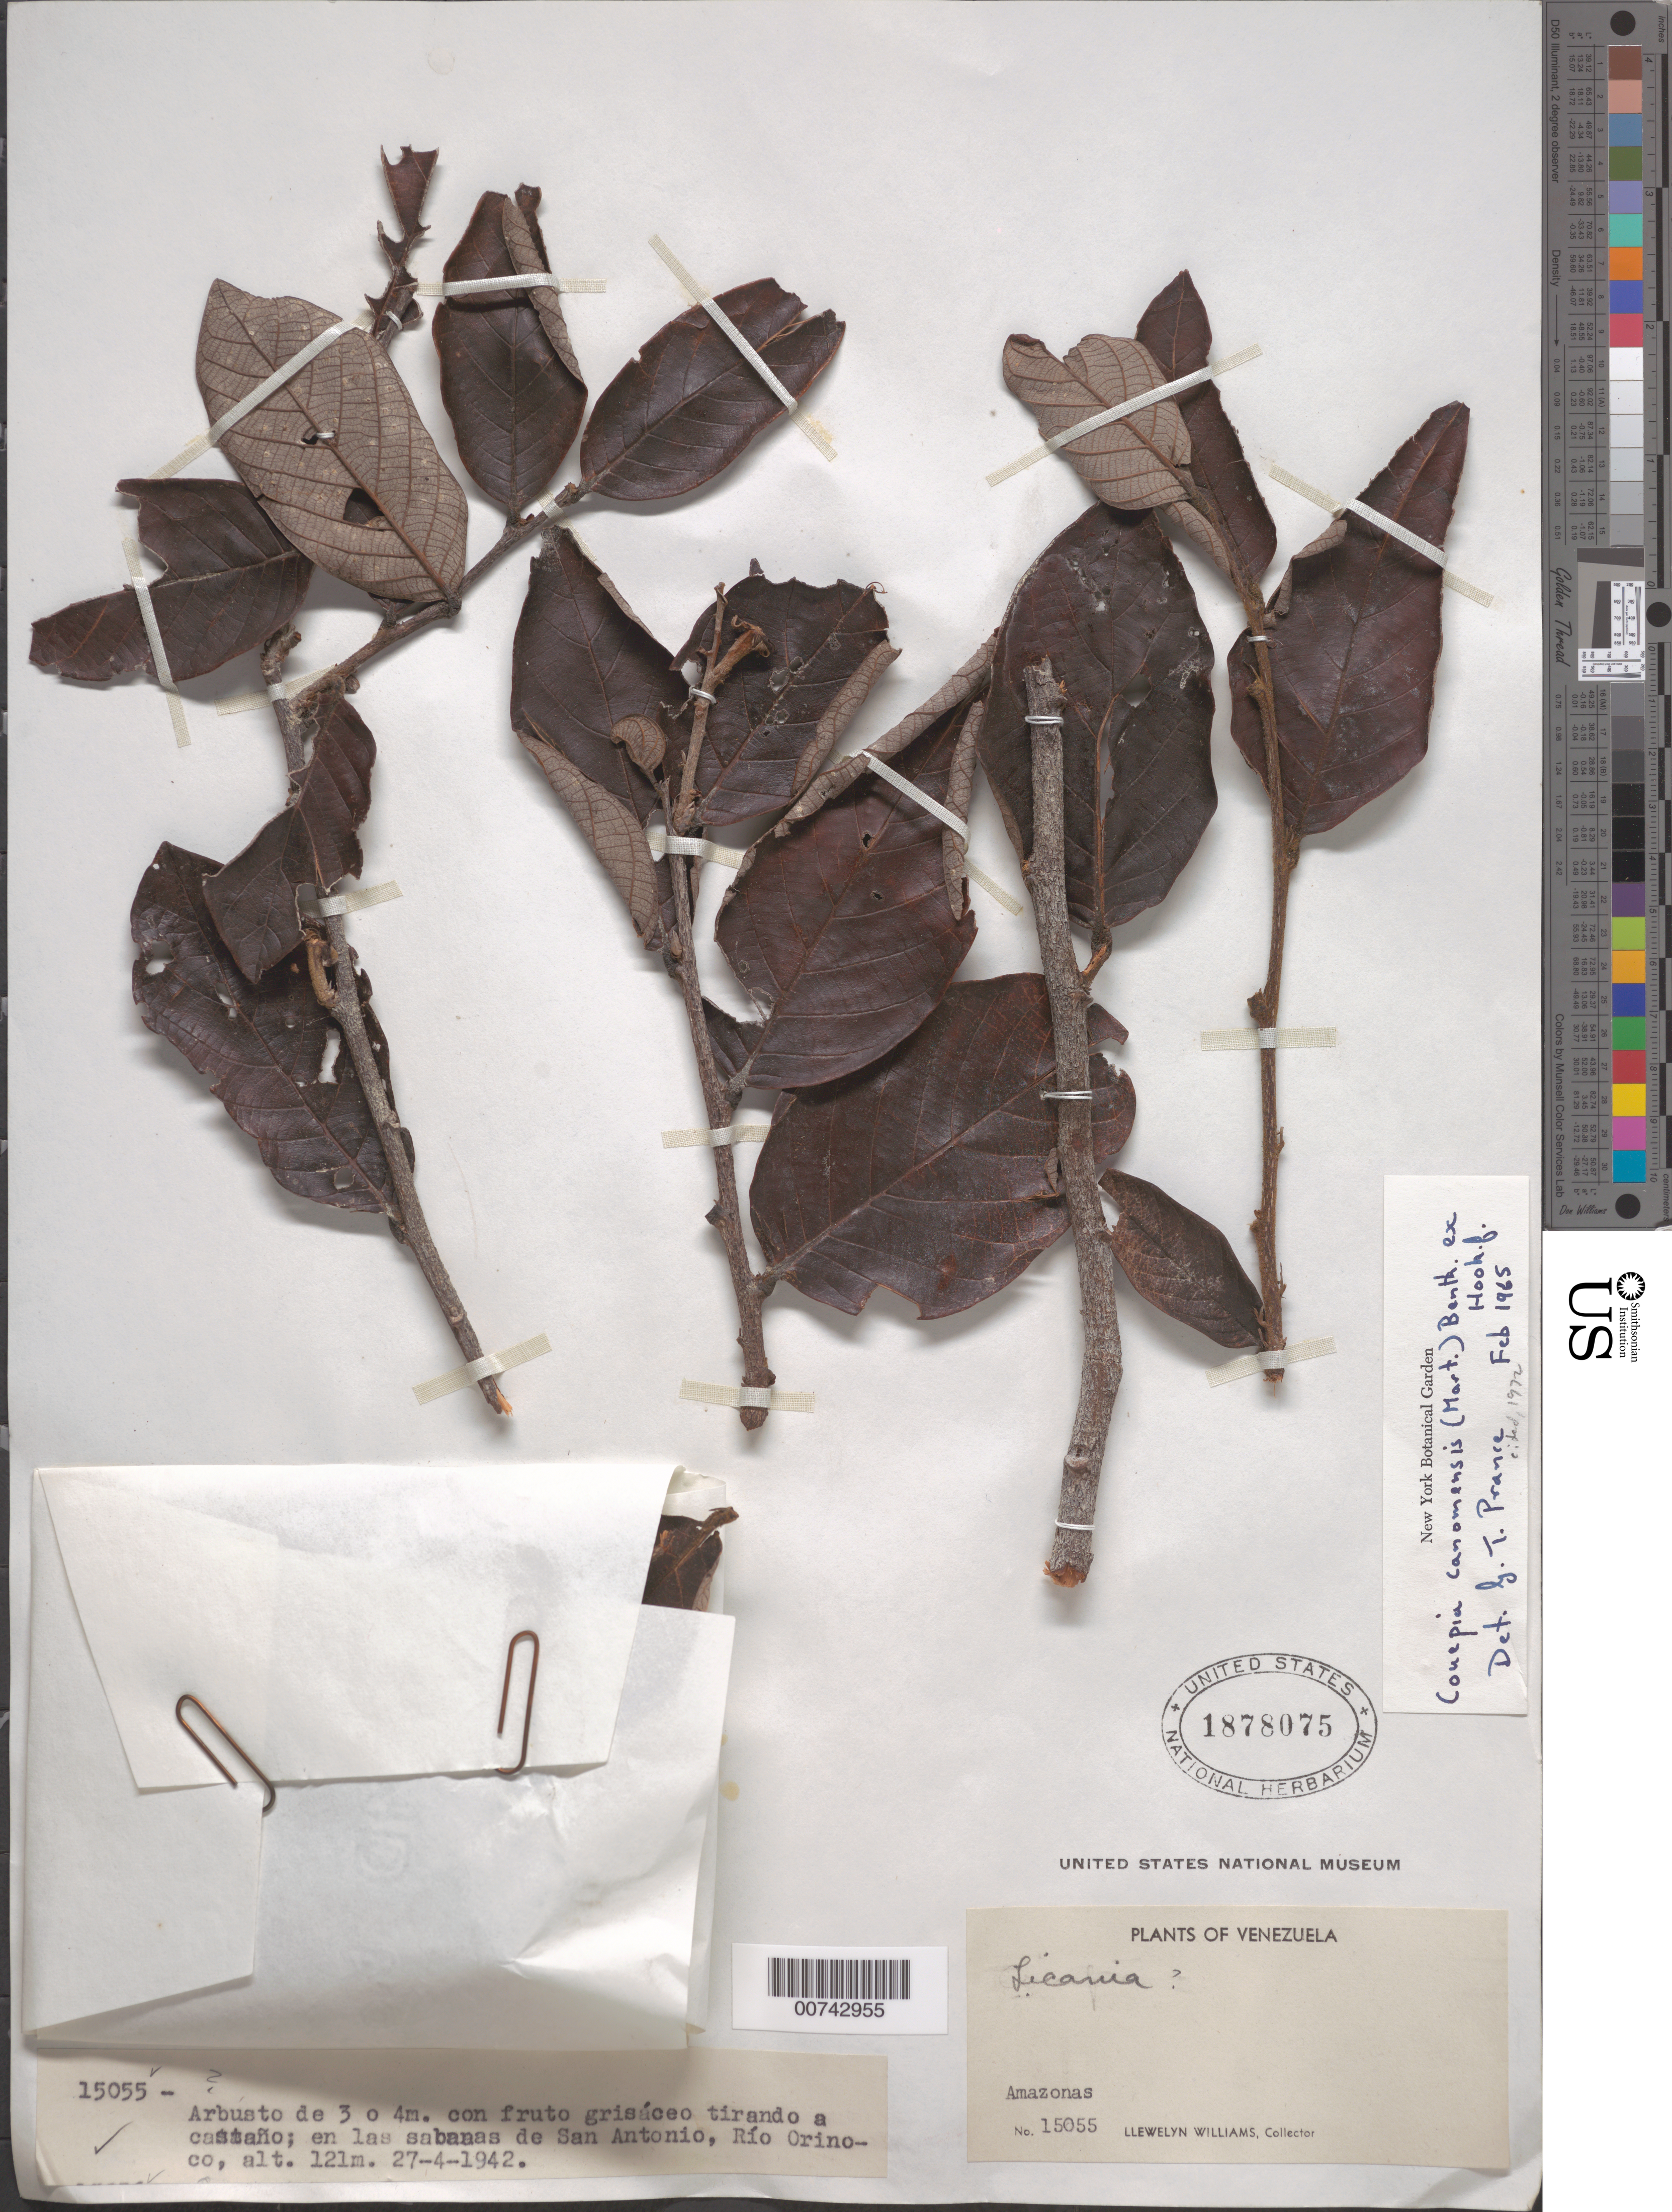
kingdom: Plantae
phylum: Tracheophyta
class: Magnoliopsida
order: Malpighiales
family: Chrysobalanaceae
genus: Gaulettia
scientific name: Gaulettia canomensis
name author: (Mart.) Sothers & Prance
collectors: Ll. Williams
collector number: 15055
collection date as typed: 27-Apr-42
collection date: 1942-04-27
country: Venezuela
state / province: Amazonas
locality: San Antonio, Río Orinoco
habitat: Sabanas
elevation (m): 121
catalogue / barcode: US 1878075